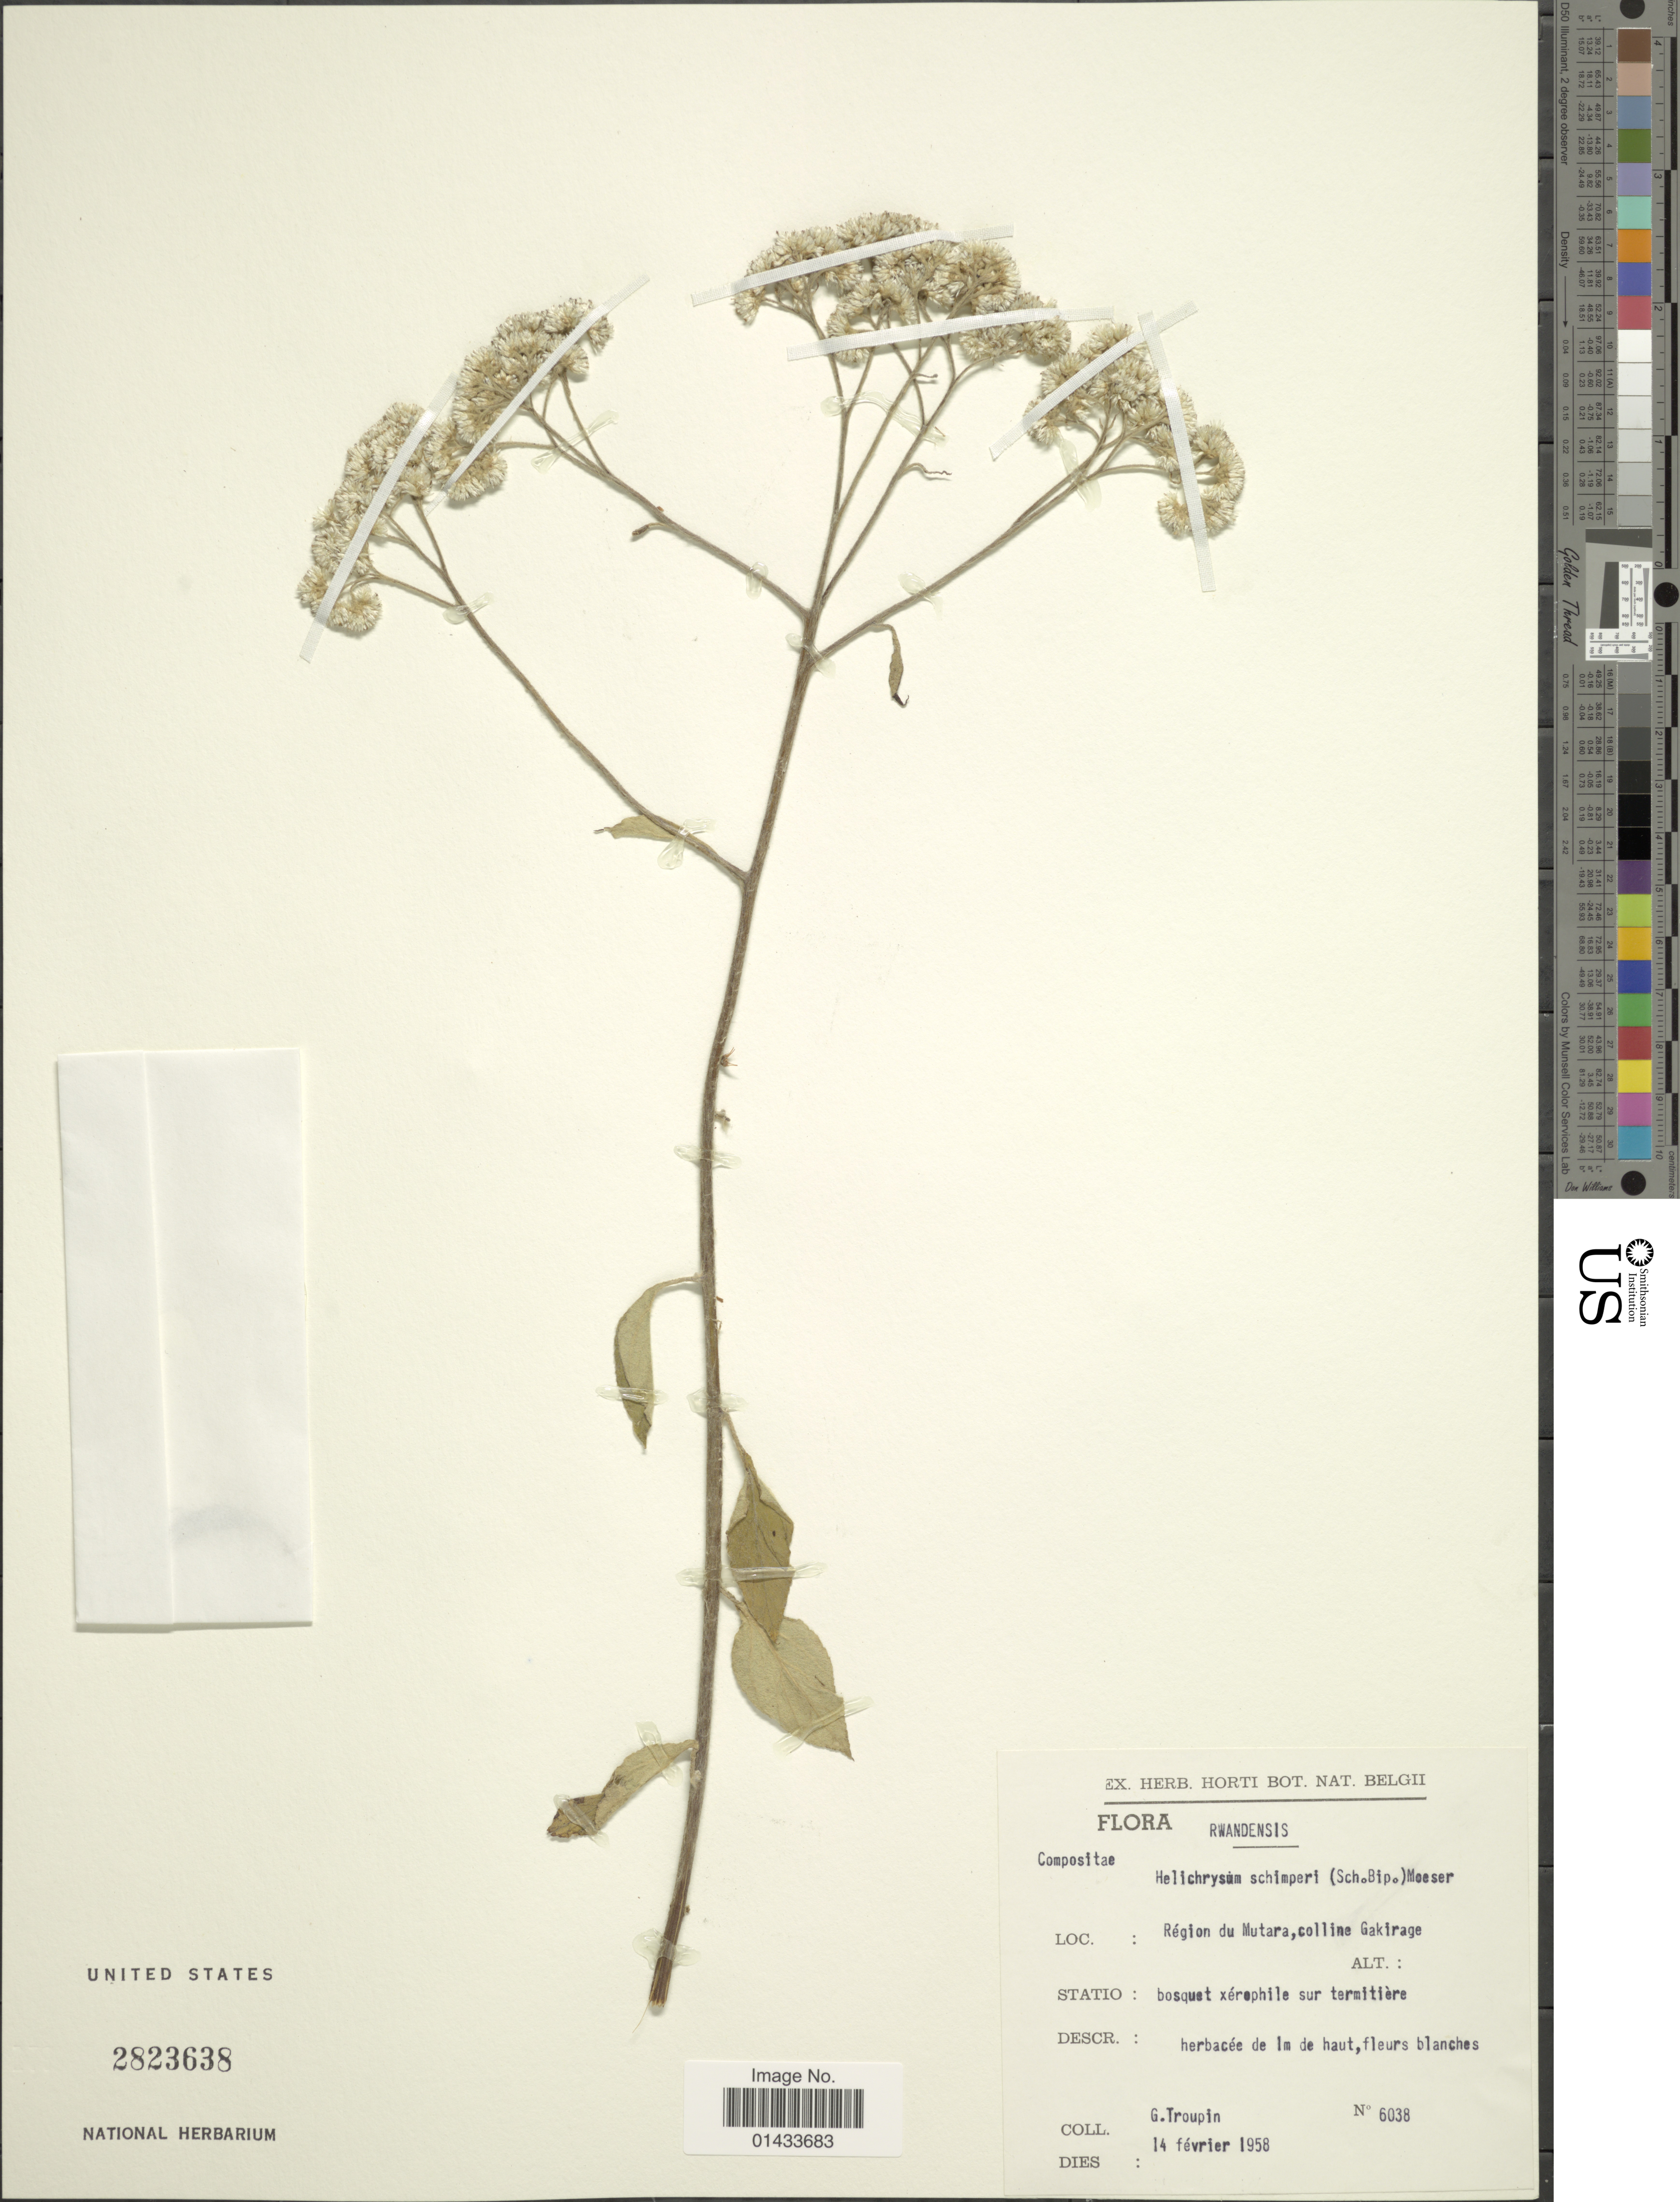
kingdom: Plantae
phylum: Tracheophyta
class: Magnoliopsida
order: Asterales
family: Asteraceae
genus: Helichrysum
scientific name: Helichrysum schimperi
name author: (Sch. Bip.) Moeser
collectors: G. Troupin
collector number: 6038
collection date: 1958-02-14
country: Rwanda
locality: Region du Mutara, colline Gakirage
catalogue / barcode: US 2823638